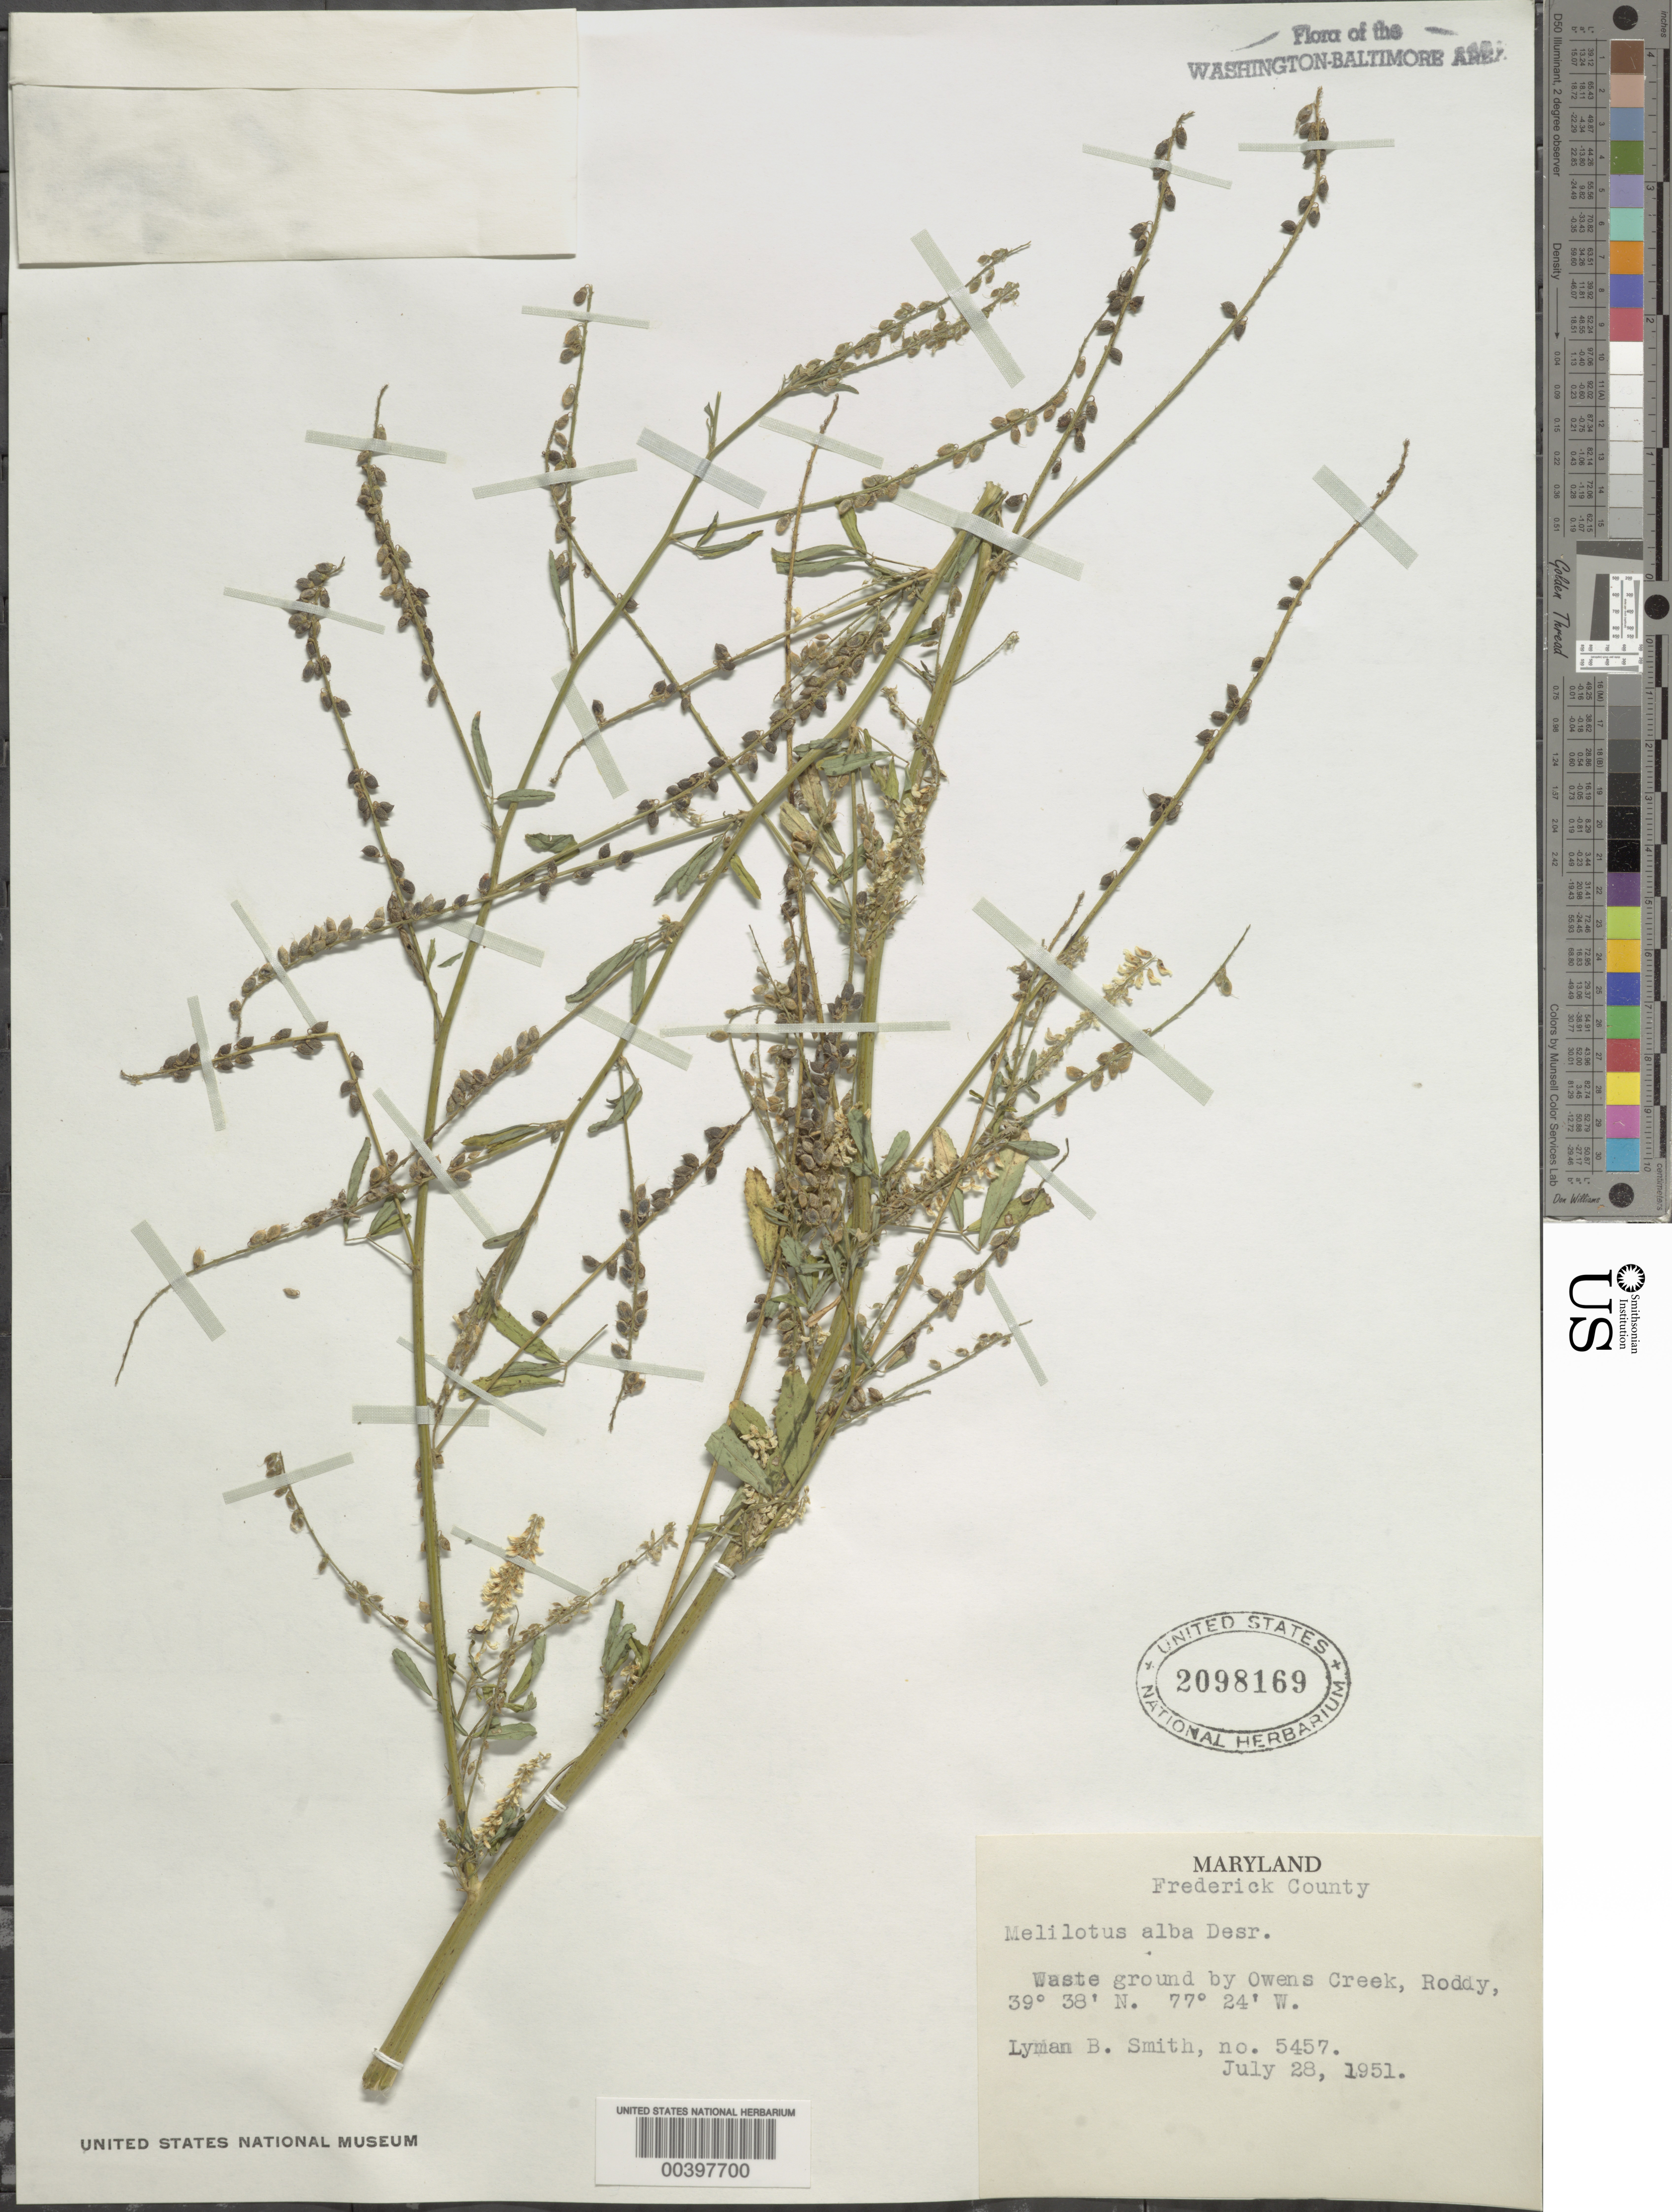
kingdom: Plantae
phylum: Tracheophyta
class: Magnoliopsida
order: Fabales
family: Fabaceae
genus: Melilotus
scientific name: Melilotus albus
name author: Medik.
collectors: L. Smith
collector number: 5457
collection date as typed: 28 Jul 1951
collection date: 1951-07-28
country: United States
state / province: Maryland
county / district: Frederick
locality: Owens Creek, Roddy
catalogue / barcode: US 2098169